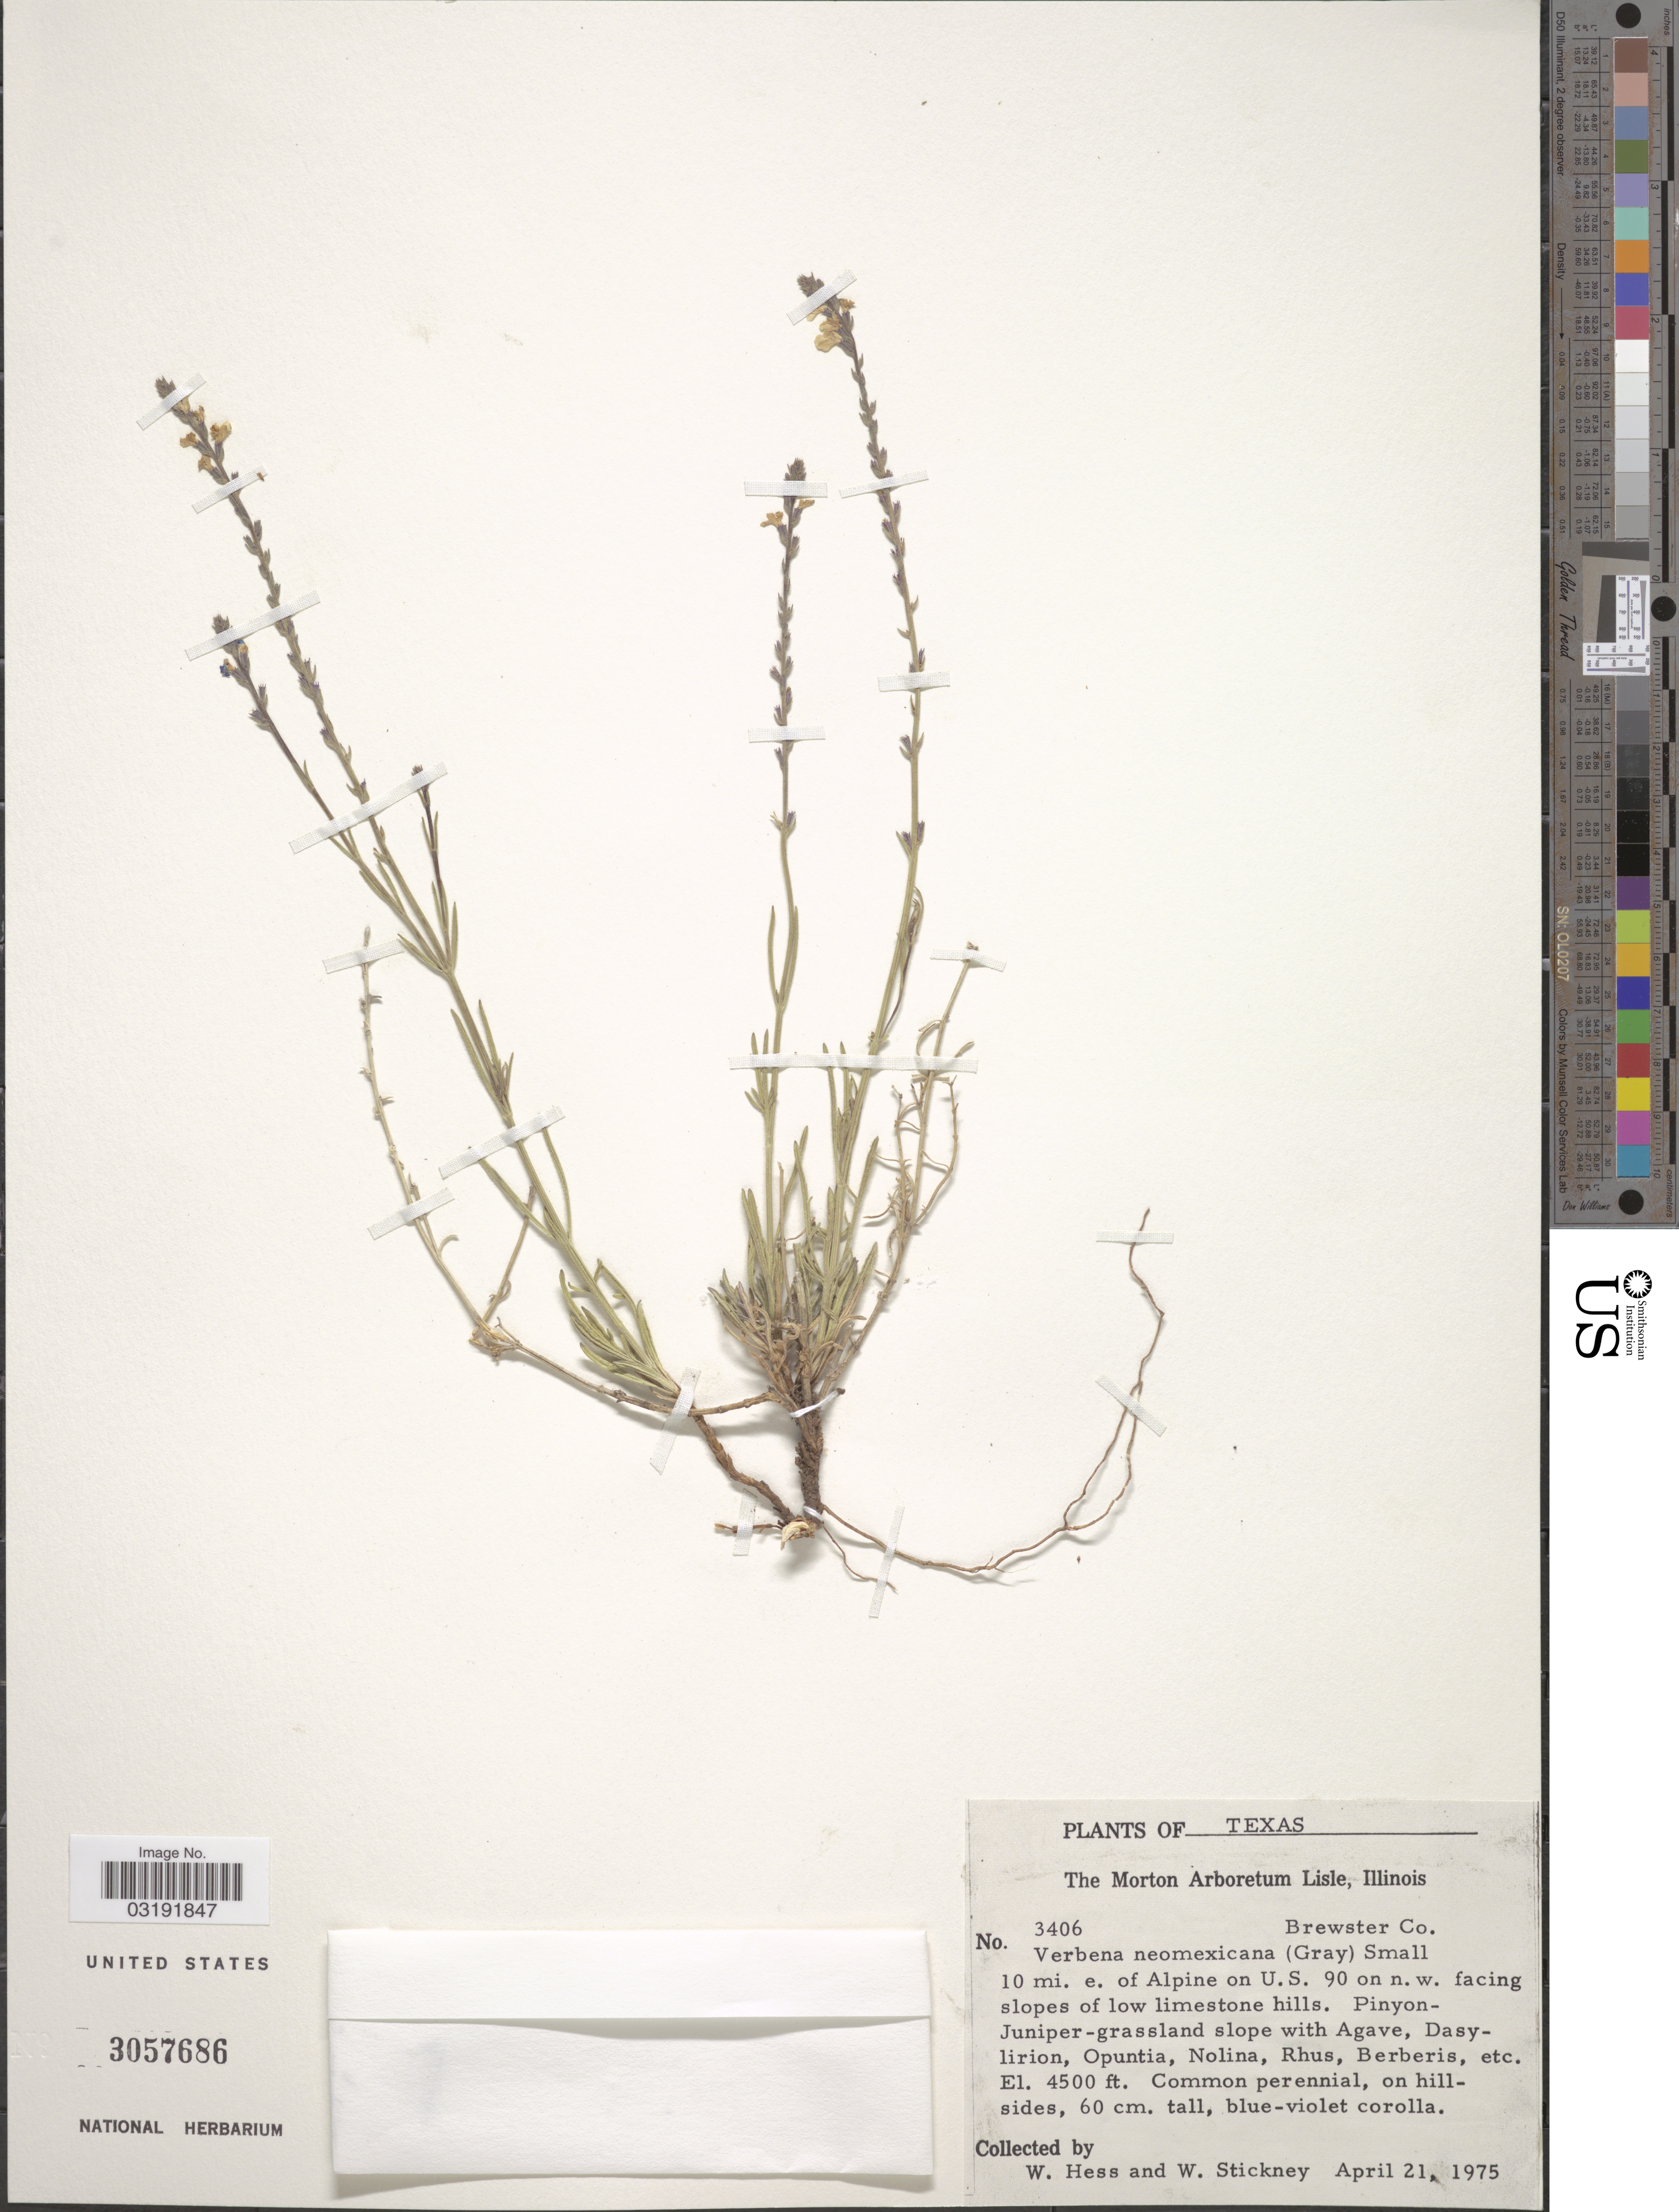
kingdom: Plantae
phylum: Tracheophyta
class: Magnoliopsida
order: Lamiales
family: Verbenaceae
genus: Verbena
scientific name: Verbena neomexicana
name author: (A. Gray) Small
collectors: W. Hess & W. Stickney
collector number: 3406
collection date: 1975-04-21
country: United States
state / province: Texas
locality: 10 mi. e. of Alpine on U.S. 90 on n.w. facing slopes of low limestone hills.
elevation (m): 1372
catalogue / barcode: US 3057686